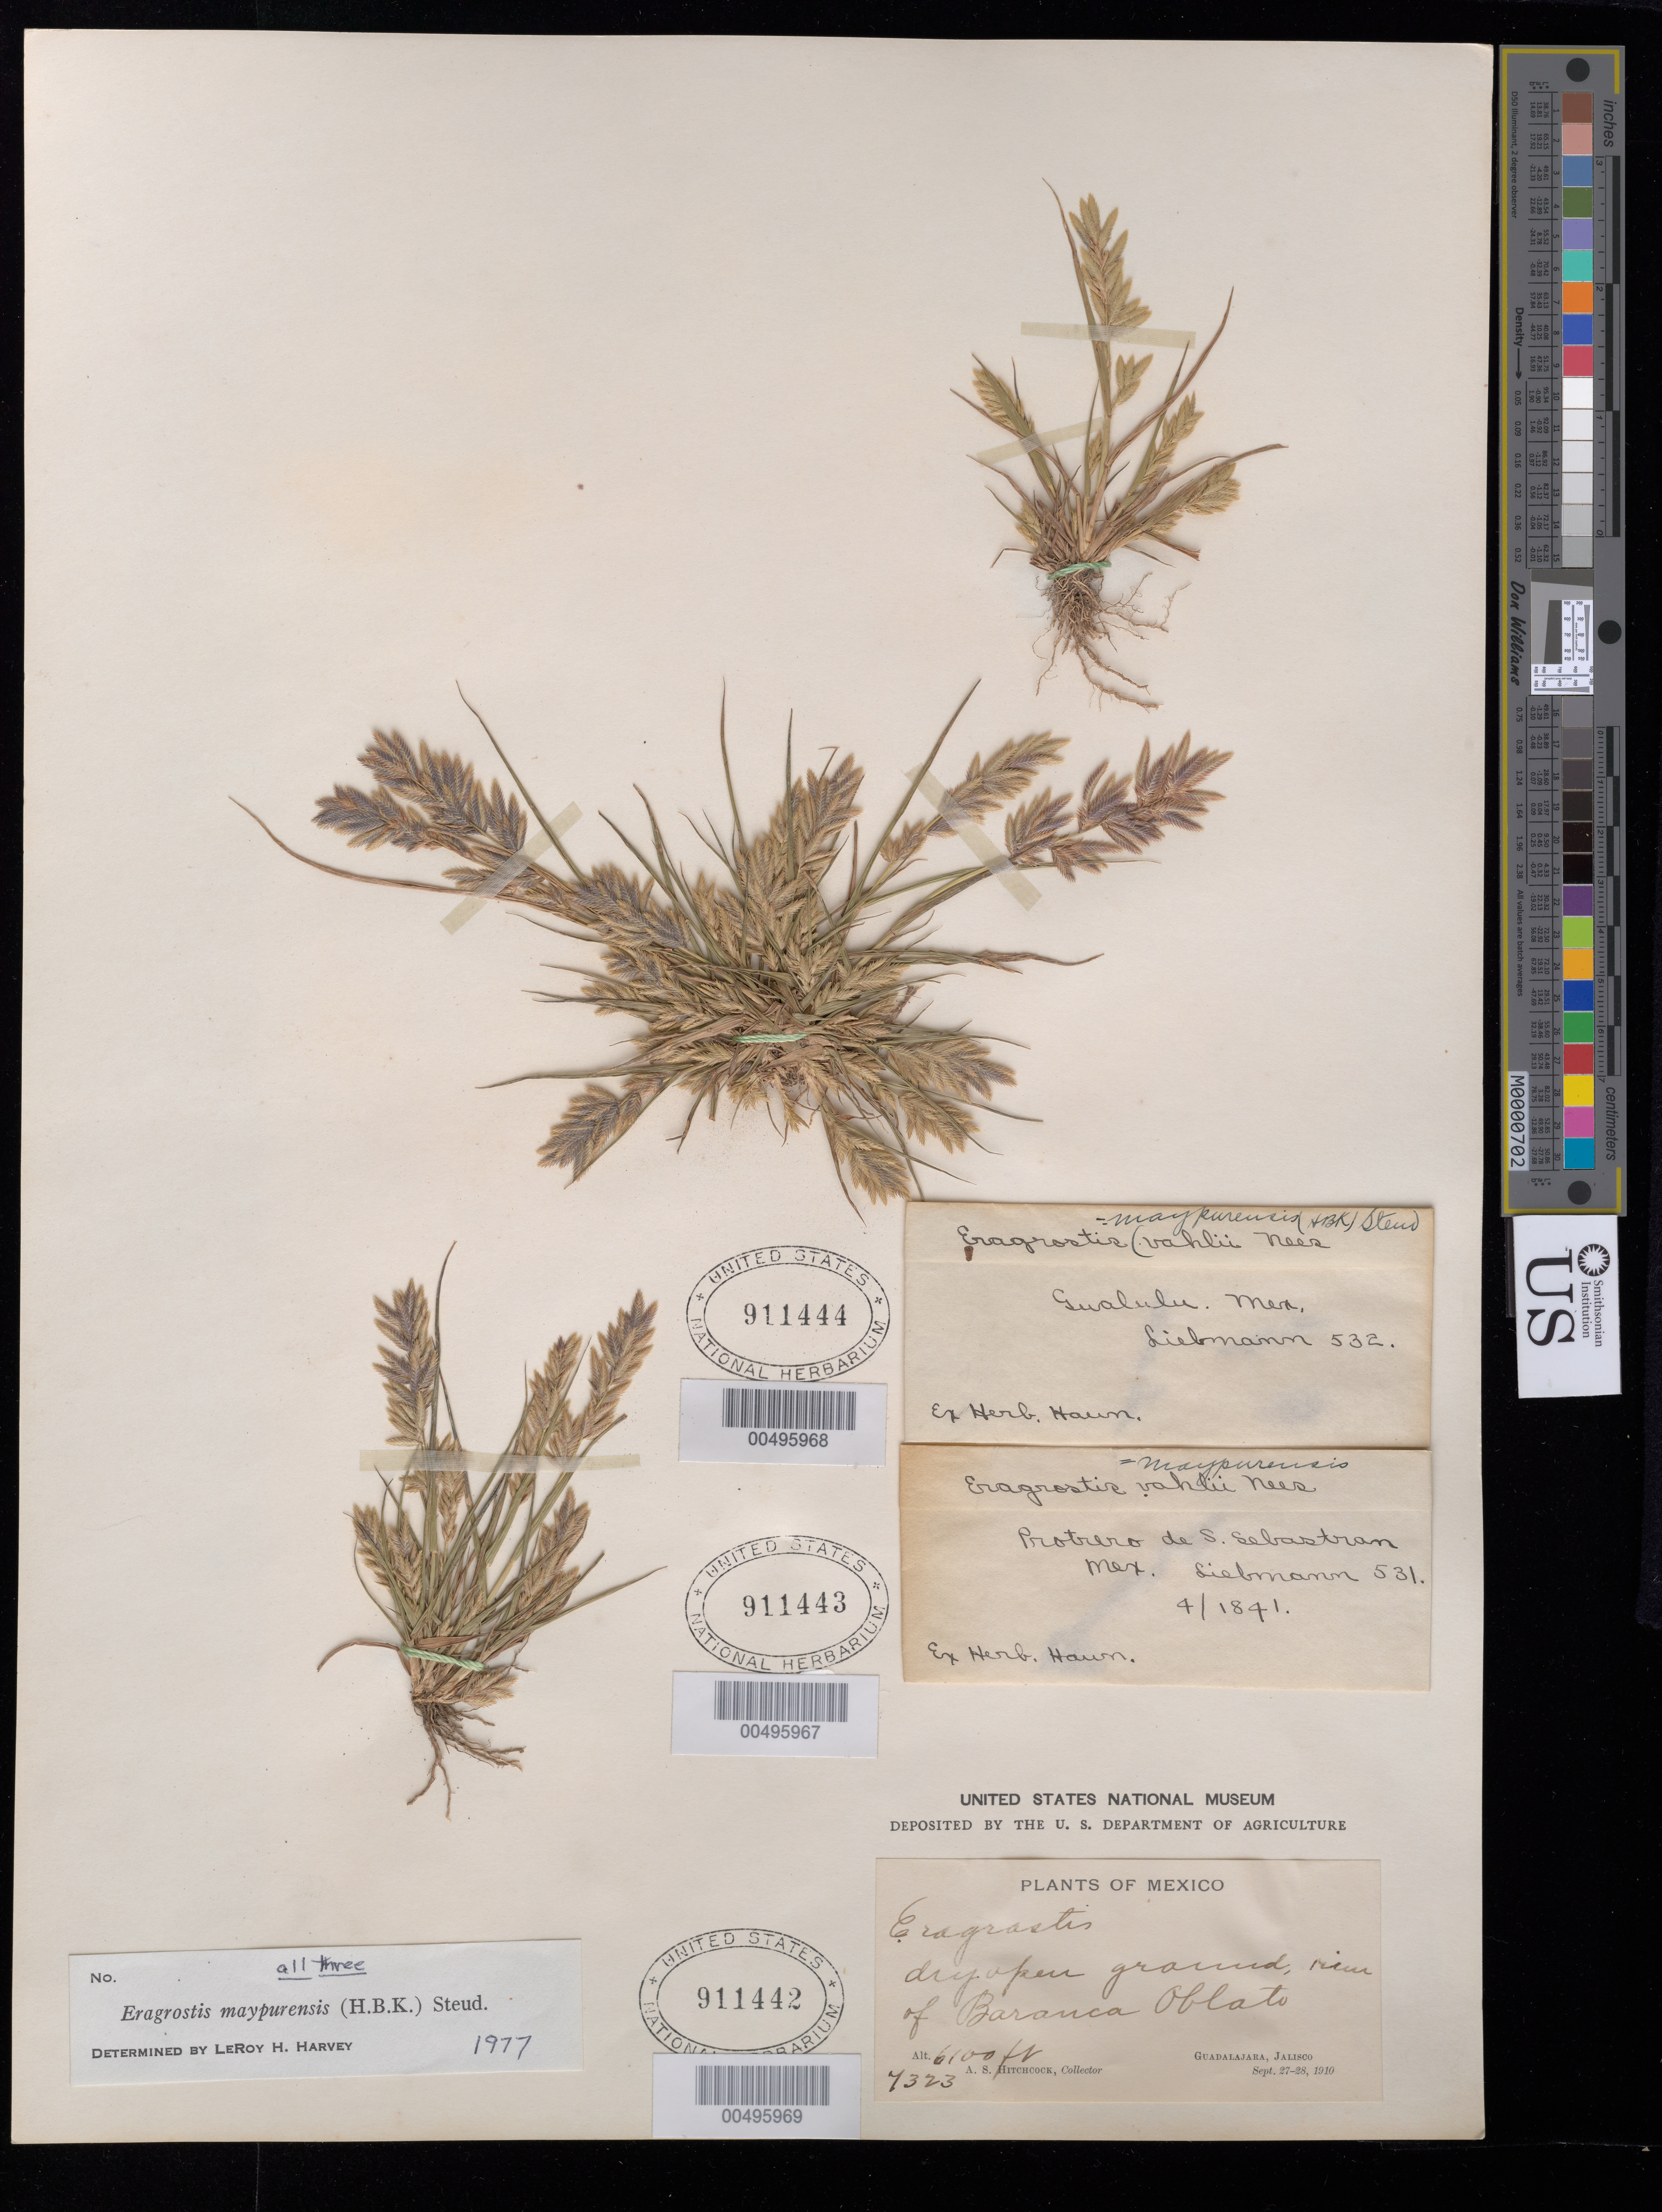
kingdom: Plantae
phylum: Tracheophyta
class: Liliopsida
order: Poales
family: Poaceae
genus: Eragrostis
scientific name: Eragrostis maypurensis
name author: (Kunth) Steud.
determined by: Harvey, L. H.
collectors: F. M. Liebmann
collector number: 532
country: Mexico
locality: Gualulu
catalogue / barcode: US 911444